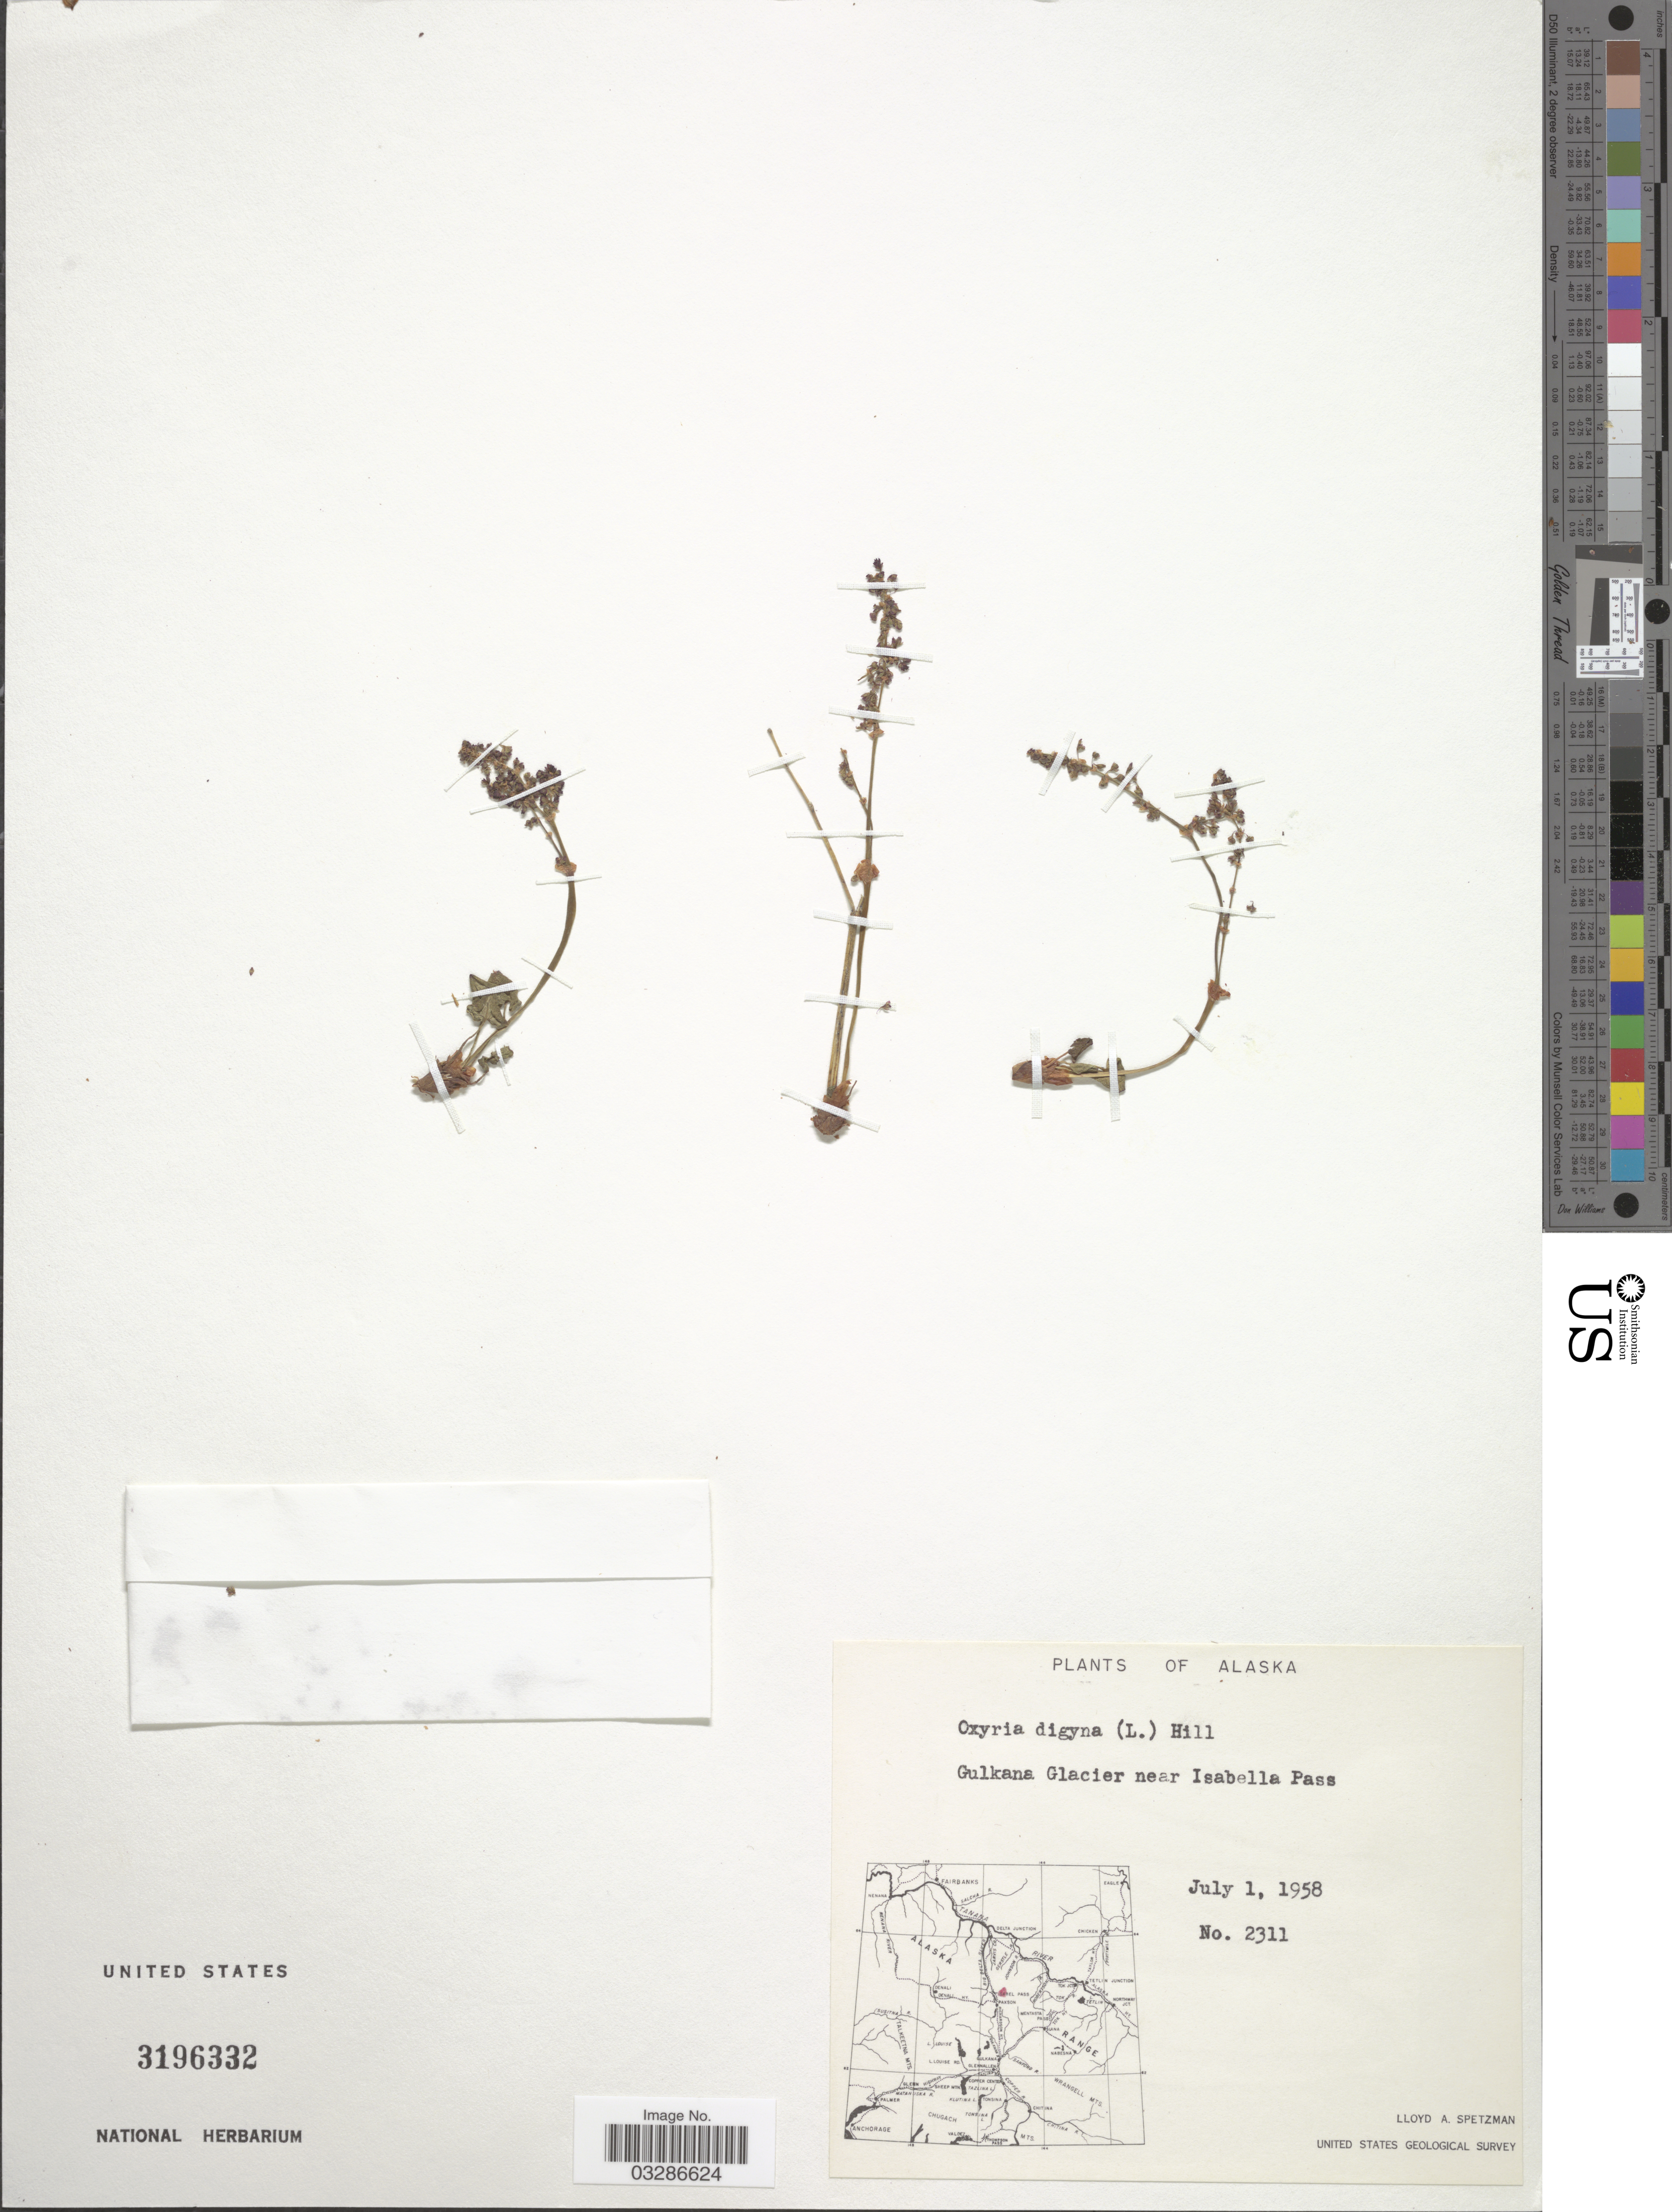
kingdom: Plantae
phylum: Tracheophyta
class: Magnoliopsida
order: Caryophyllales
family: Polygonaceae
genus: Oxyria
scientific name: Oxyria digyna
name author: (L.) Hill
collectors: L. Spetzman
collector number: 2311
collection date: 1958-07-01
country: United States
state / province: Alaska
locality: Gulkana Glacier near Isabella Pass.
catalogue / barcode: US 3196332